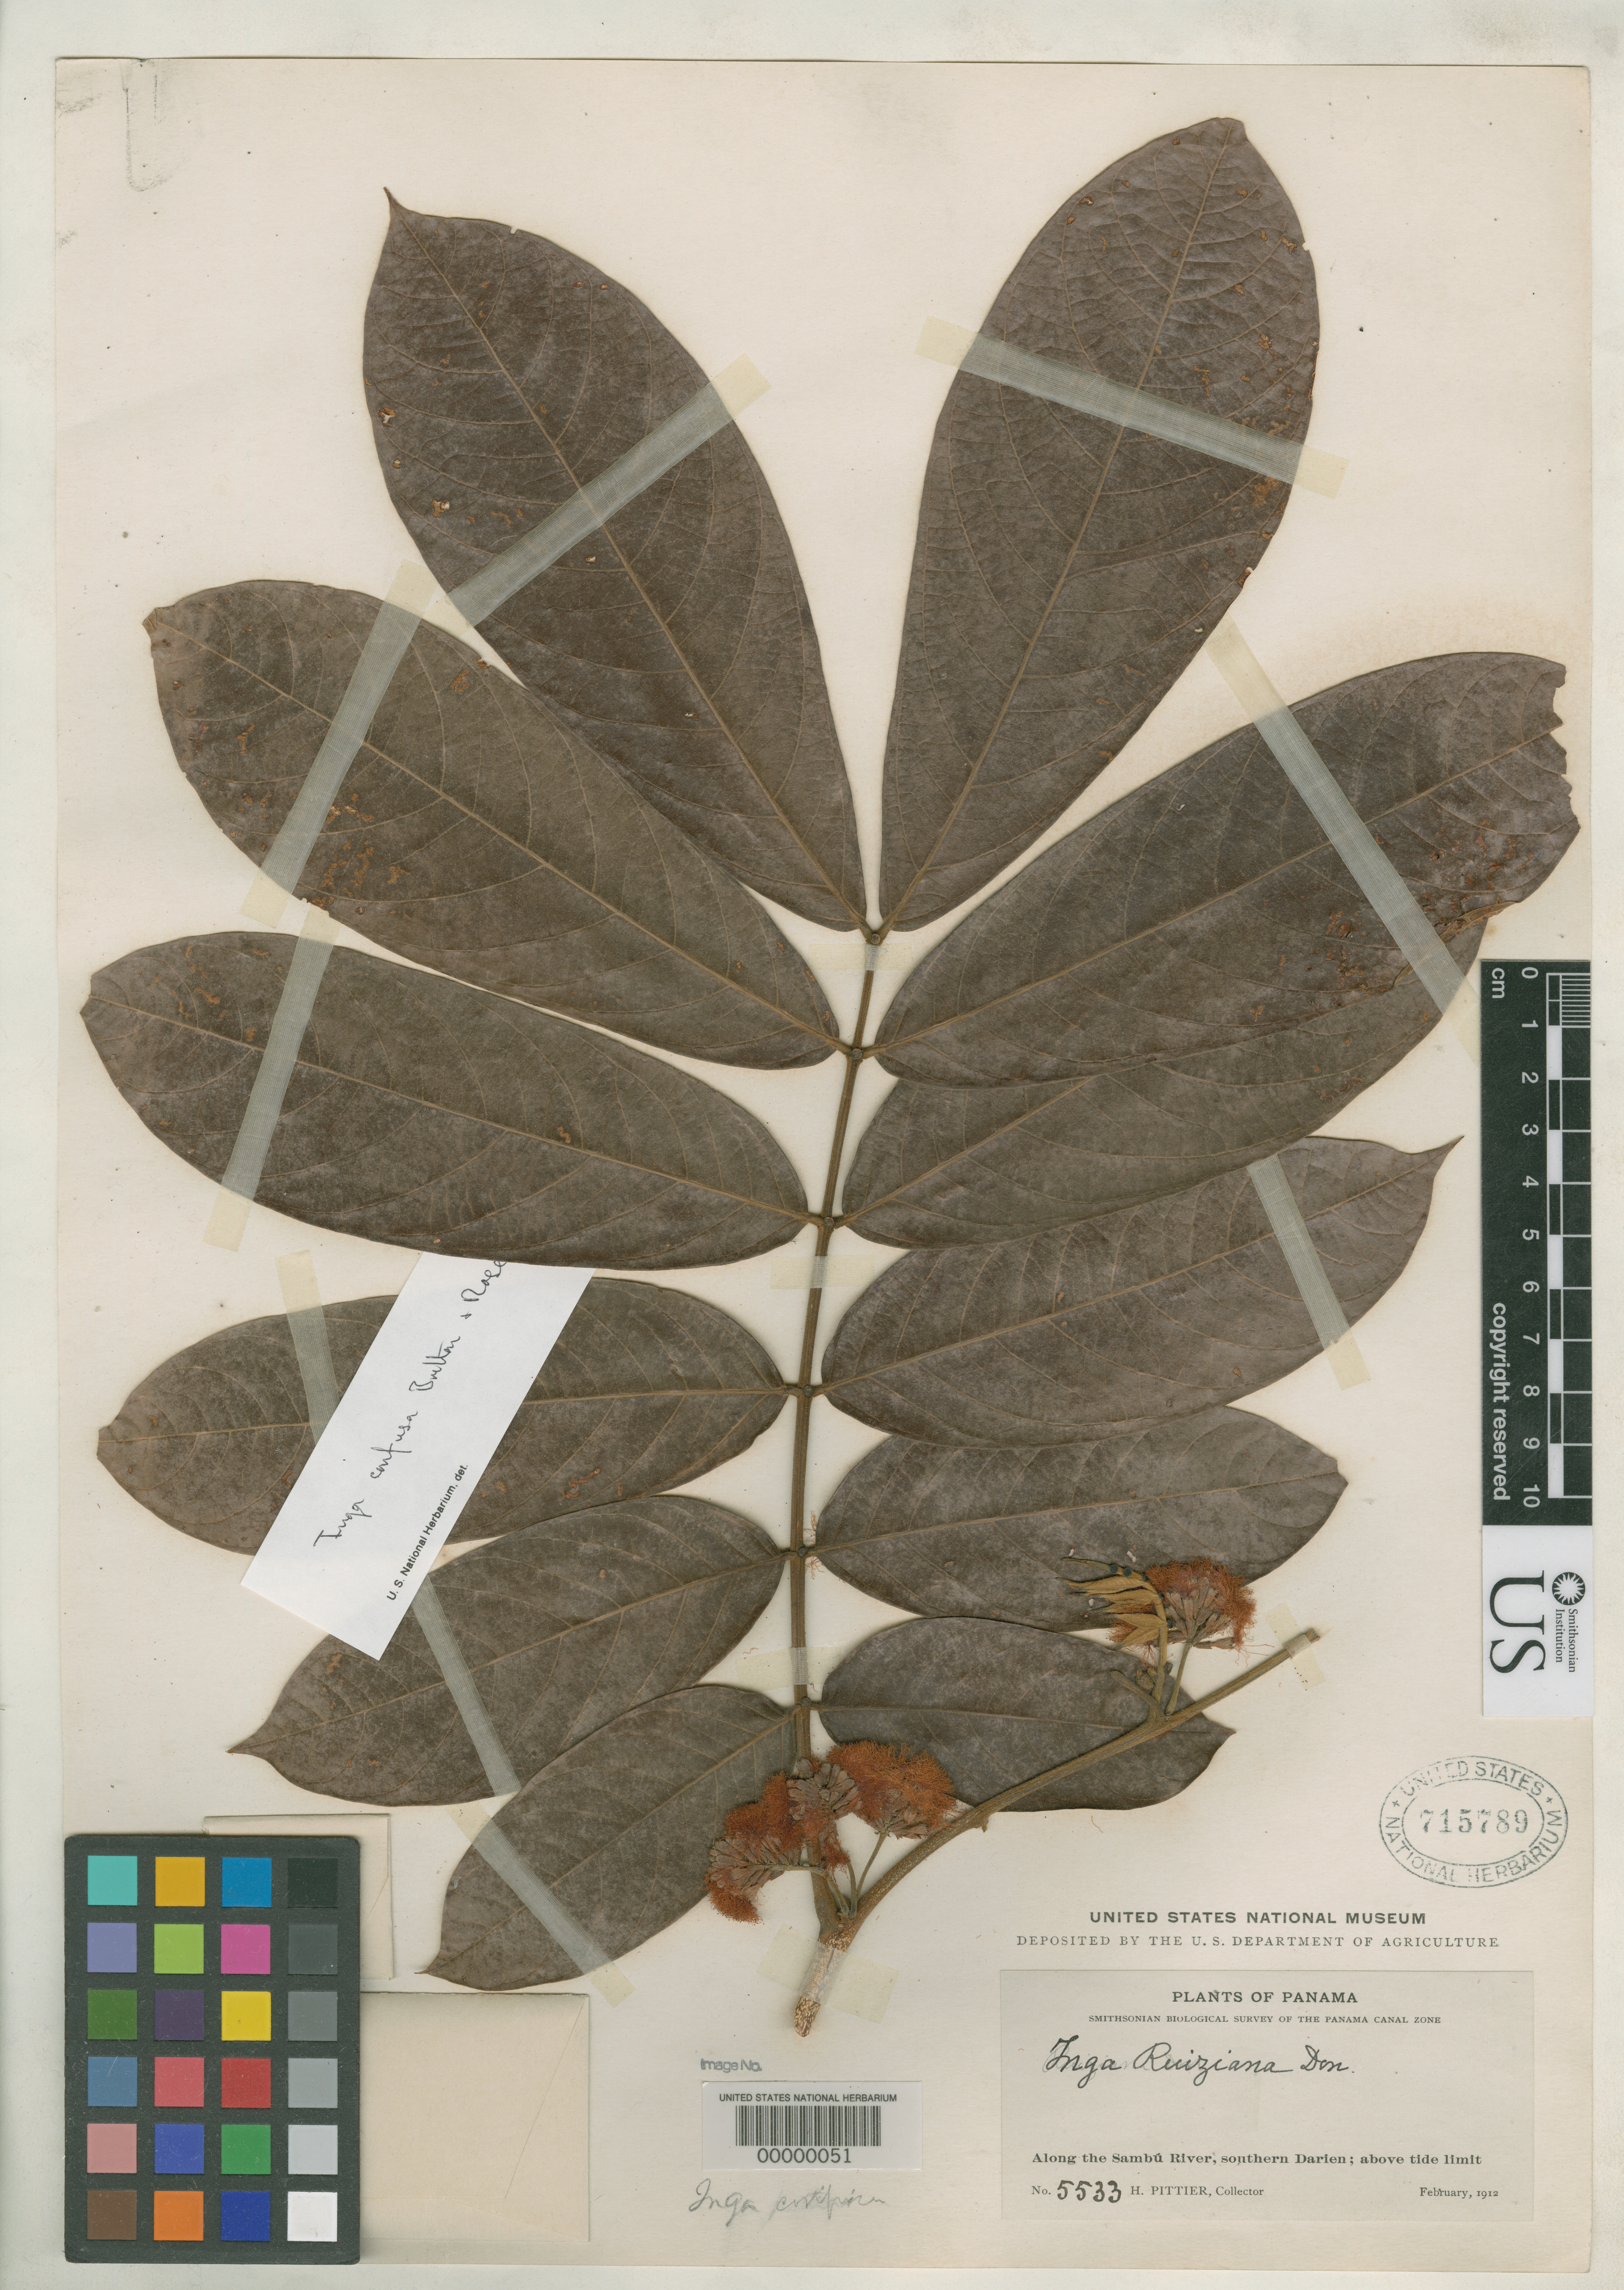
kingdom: Plantae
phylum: Tracheophyta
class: Magnoliopsida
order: Fabales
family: Fabaceae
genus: Inga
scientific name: Inga confusa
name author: Britton & Rose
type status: Type Collection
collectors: H. F. Pittier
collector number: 5533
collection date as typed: Feb 1912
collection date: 1912-02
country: Panama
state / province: Darién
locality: Sambu River.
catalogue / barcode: US 715789